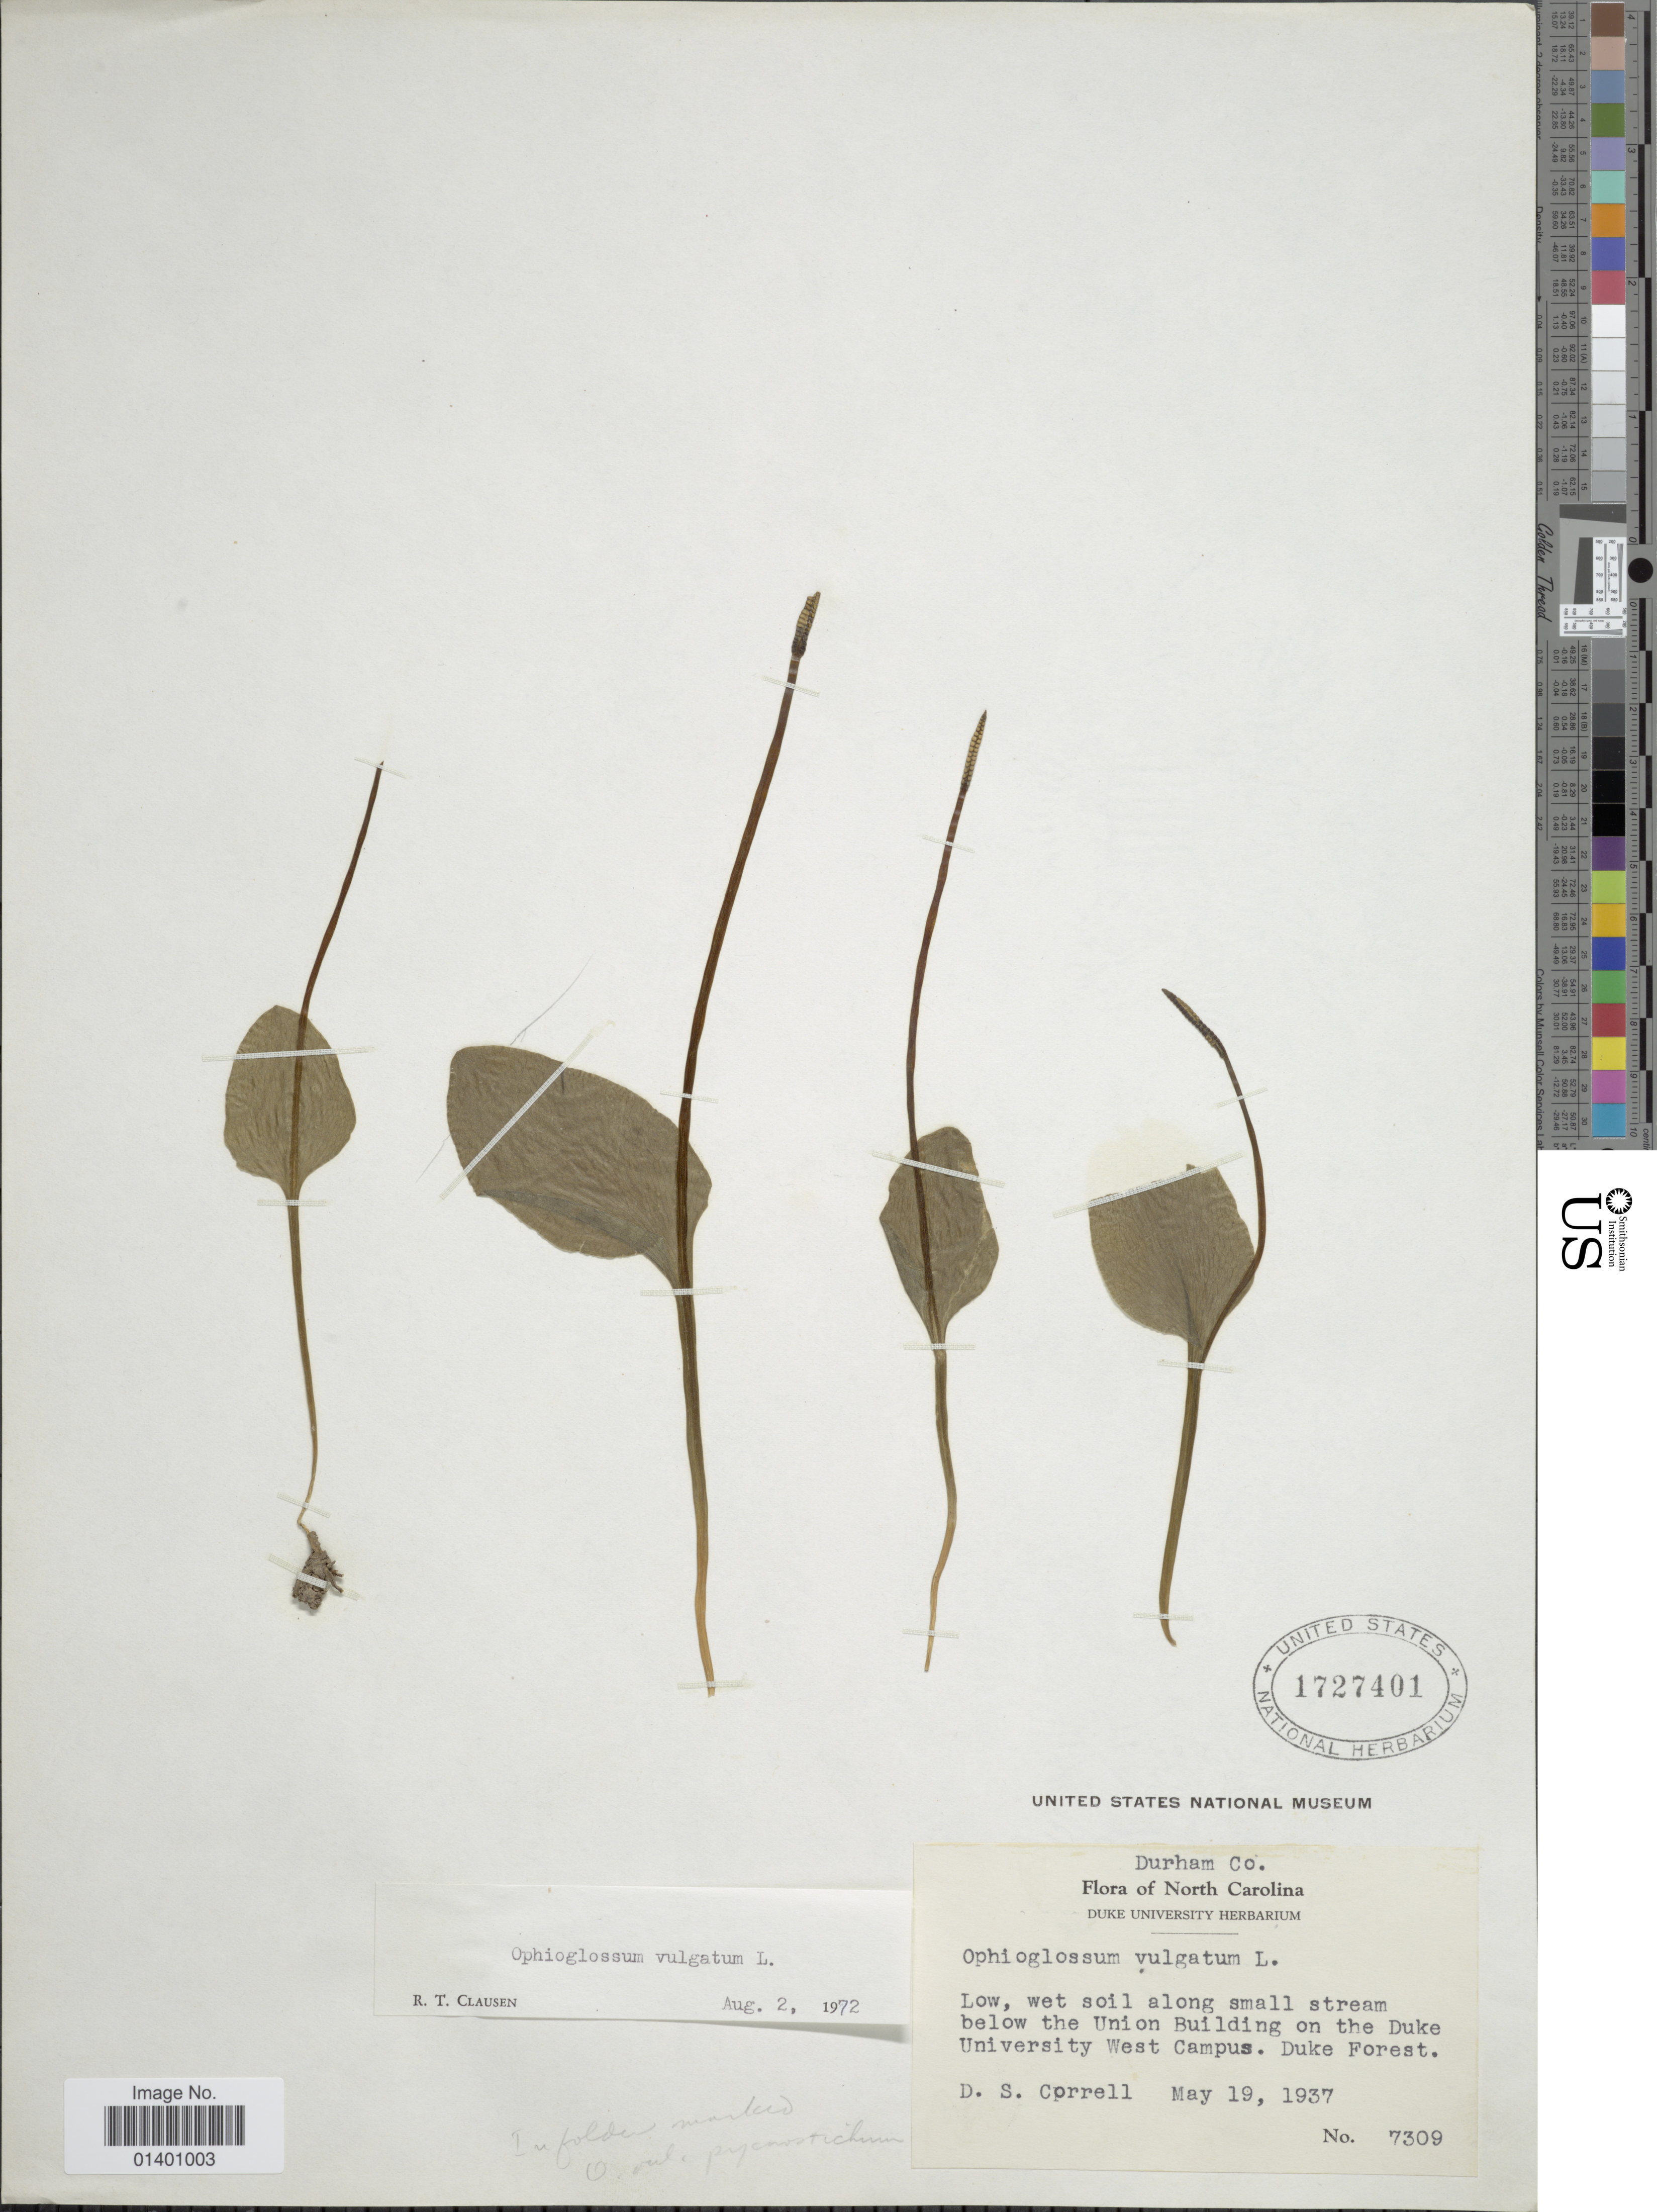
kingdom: Plantae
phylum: Tracheophyta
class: Polypodiopsida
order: Ophioglossales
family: Ophioglossaceae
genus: Ophioglossum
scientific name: Ophioglossum vulgatum var. pycnostichum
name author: Fernald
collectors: D. S. Correll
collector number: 7309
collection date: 1937-05-19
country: United States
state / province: North Carolina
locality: Durham Co. wet soil along small stream below the Union Building on the Duke University West Campus, Duke Forest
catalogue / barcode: US 1727401